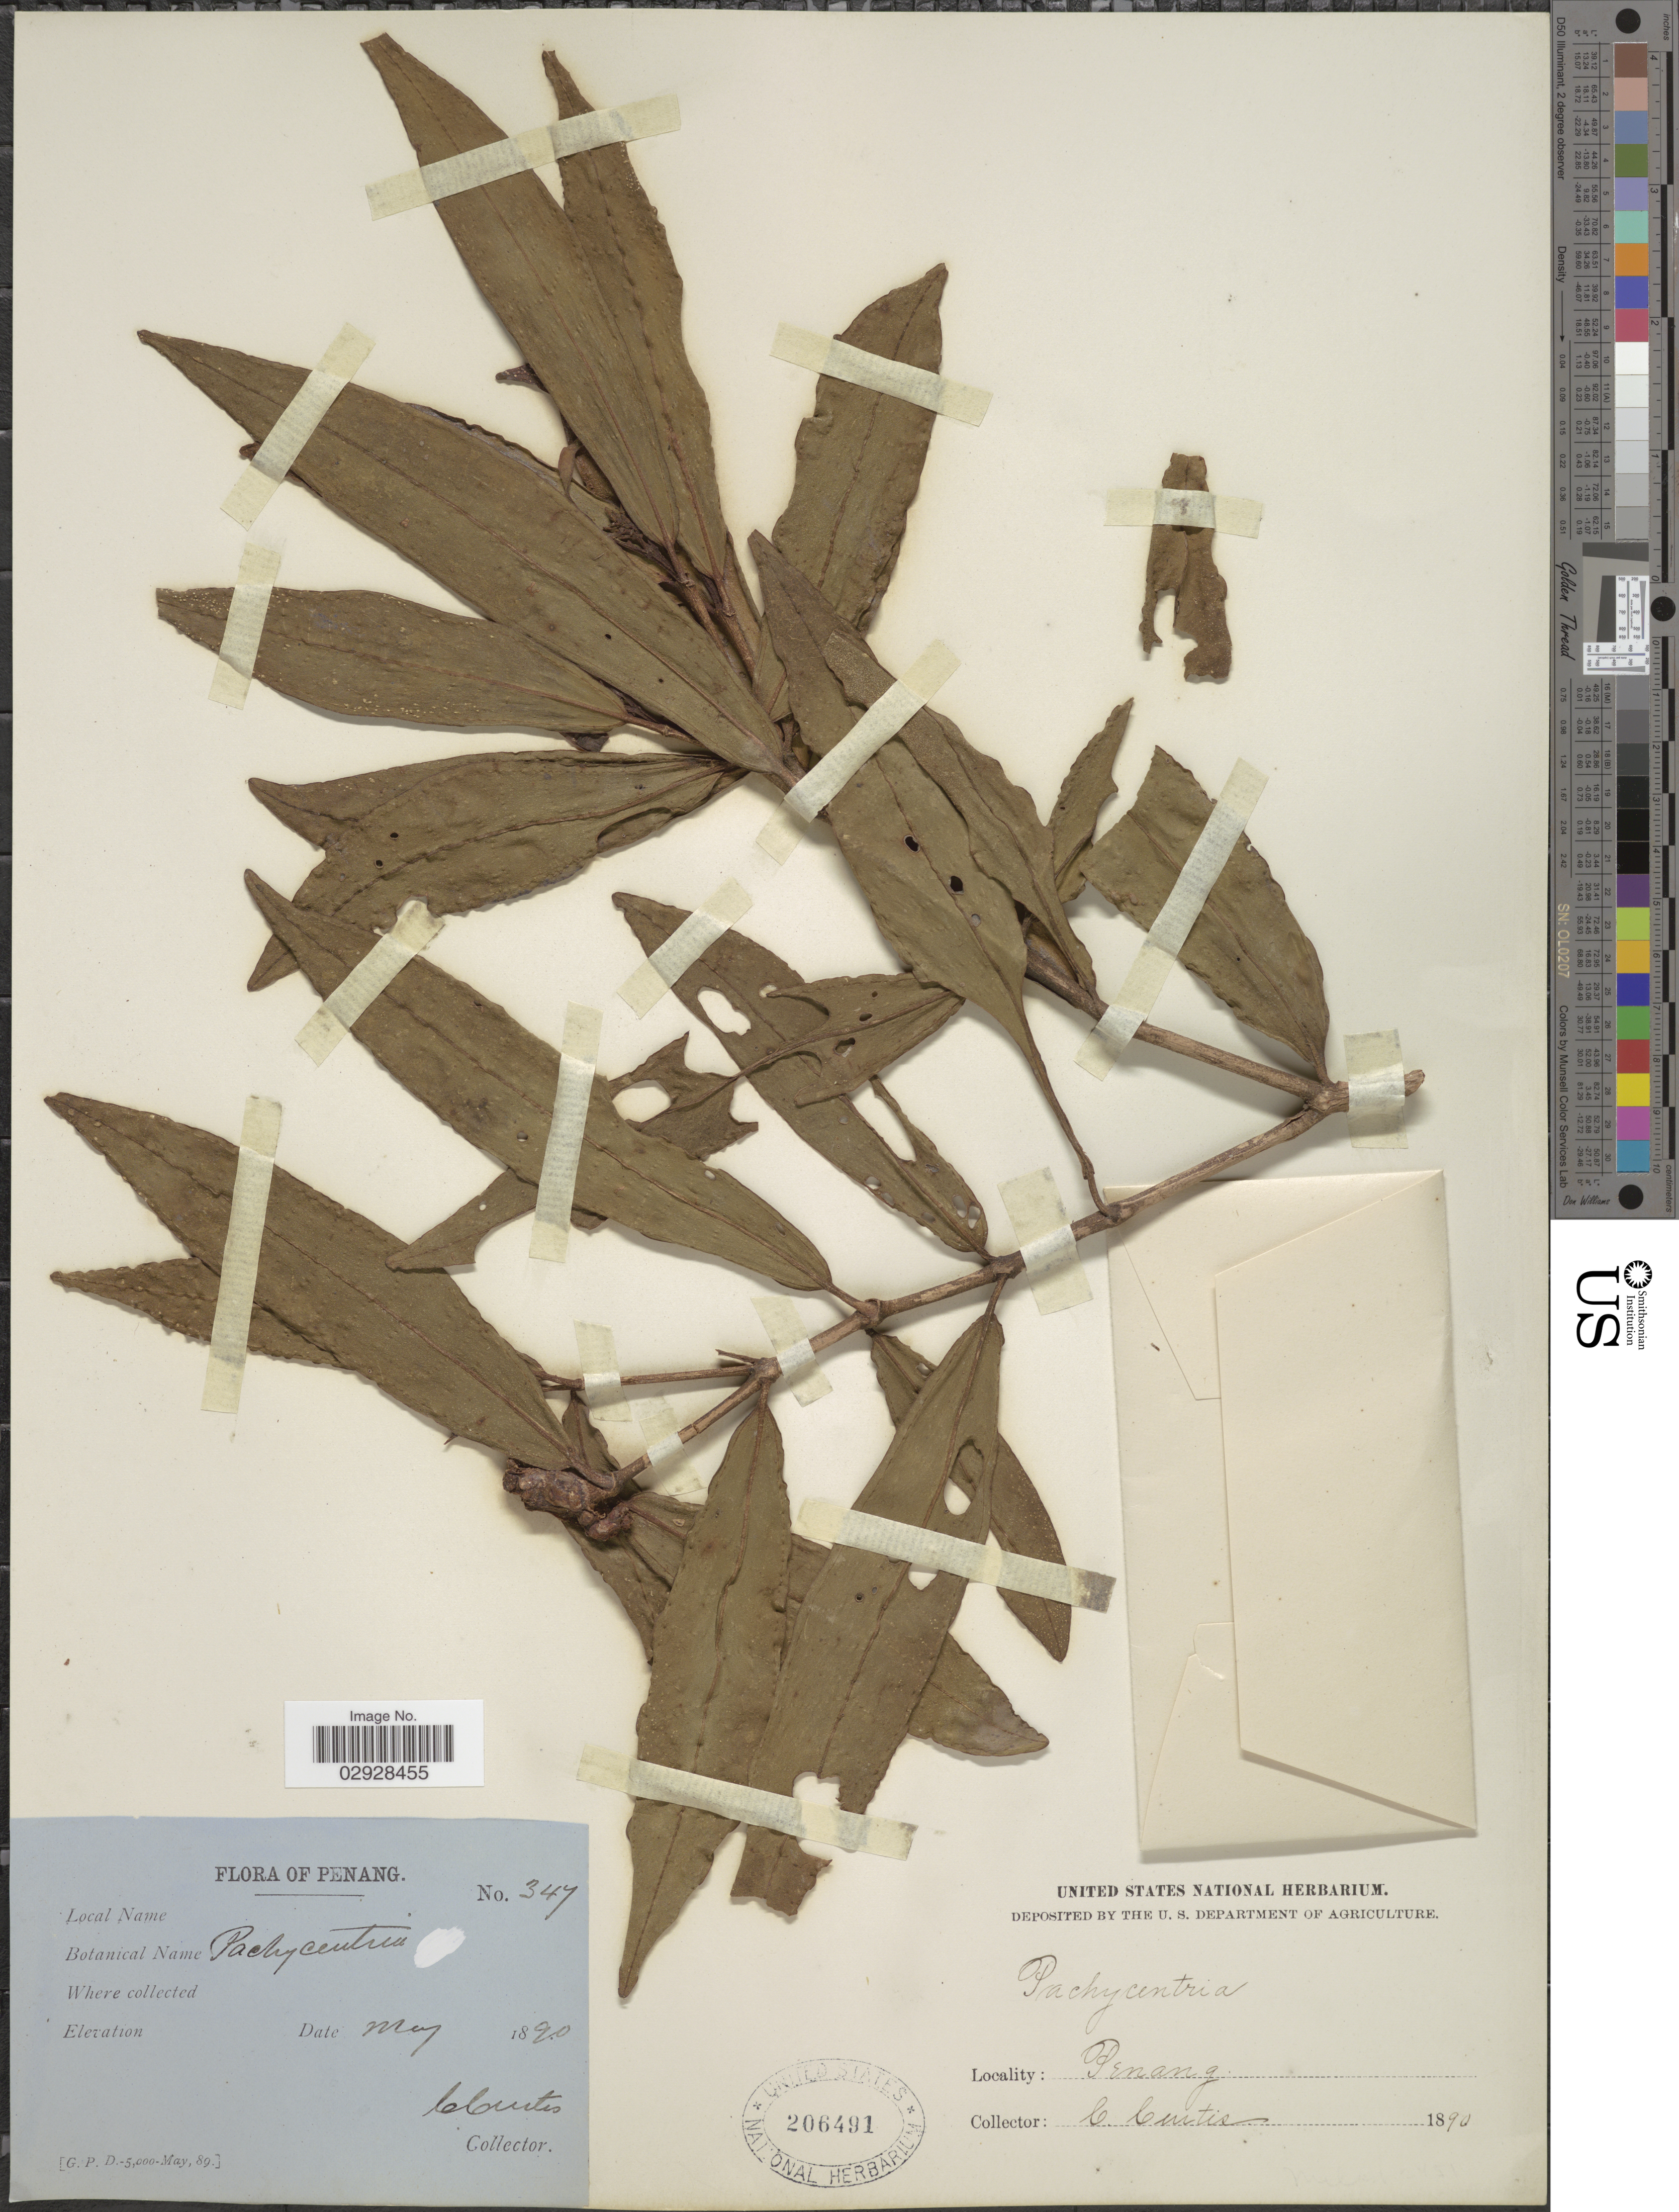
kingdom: Plantae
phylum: Tracheophyta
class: Magnoliopsida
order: Myrtales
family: Melastomataceae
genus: Pachycentria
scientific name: Pachycentria sp.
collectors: C. Curtis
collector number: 347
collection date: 1890-05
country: Malaysia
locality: Penang.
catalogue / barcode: US 206491